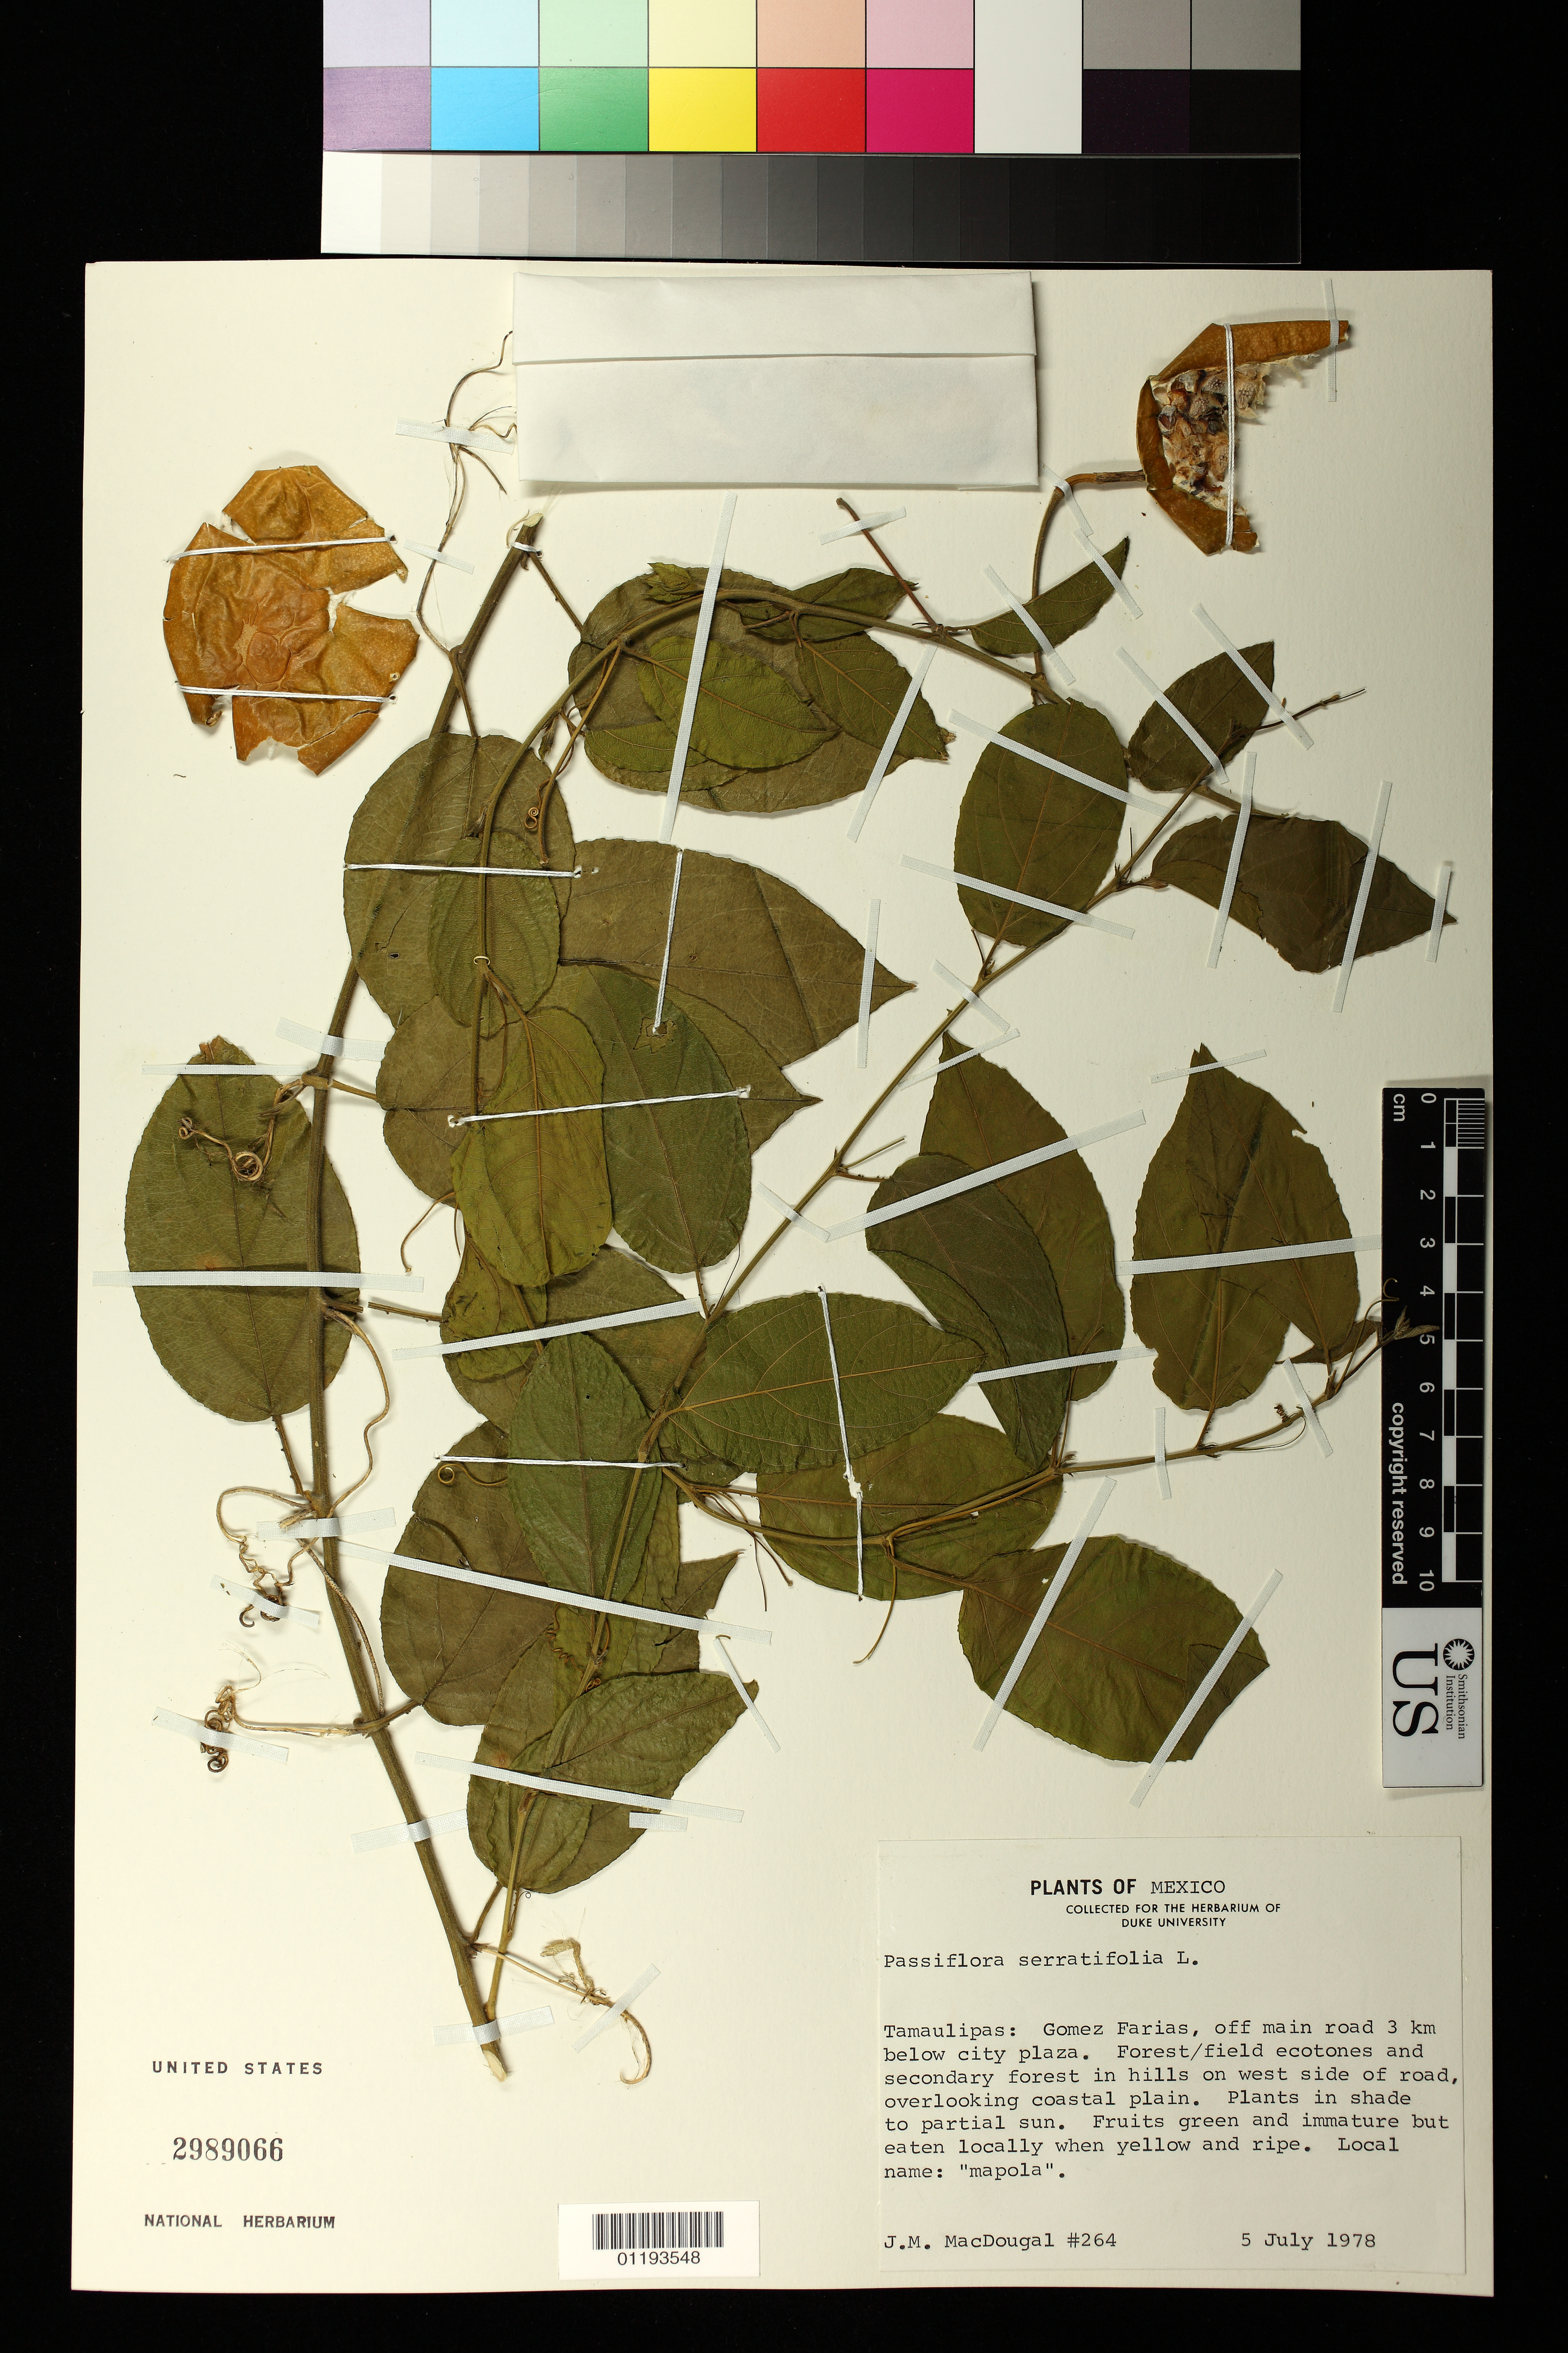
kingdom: Plantae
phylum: Tracheophyta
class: Magnoliopsida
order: Malpighiales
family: Passifloraceae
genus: Passiflora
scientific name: Passiflora serratifolia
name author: L.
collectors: J. M. MacDougal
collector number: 264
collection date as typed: Jul 5 1978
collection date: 1978-07-05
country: Mexico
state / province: Tamaulipas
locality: Gomez Farias, off main road 3 kilometers below city plaza. Forest/field ecotones and secondary forest in hills on west side of road, overlooking coastal plain.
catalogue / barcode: US 2989066